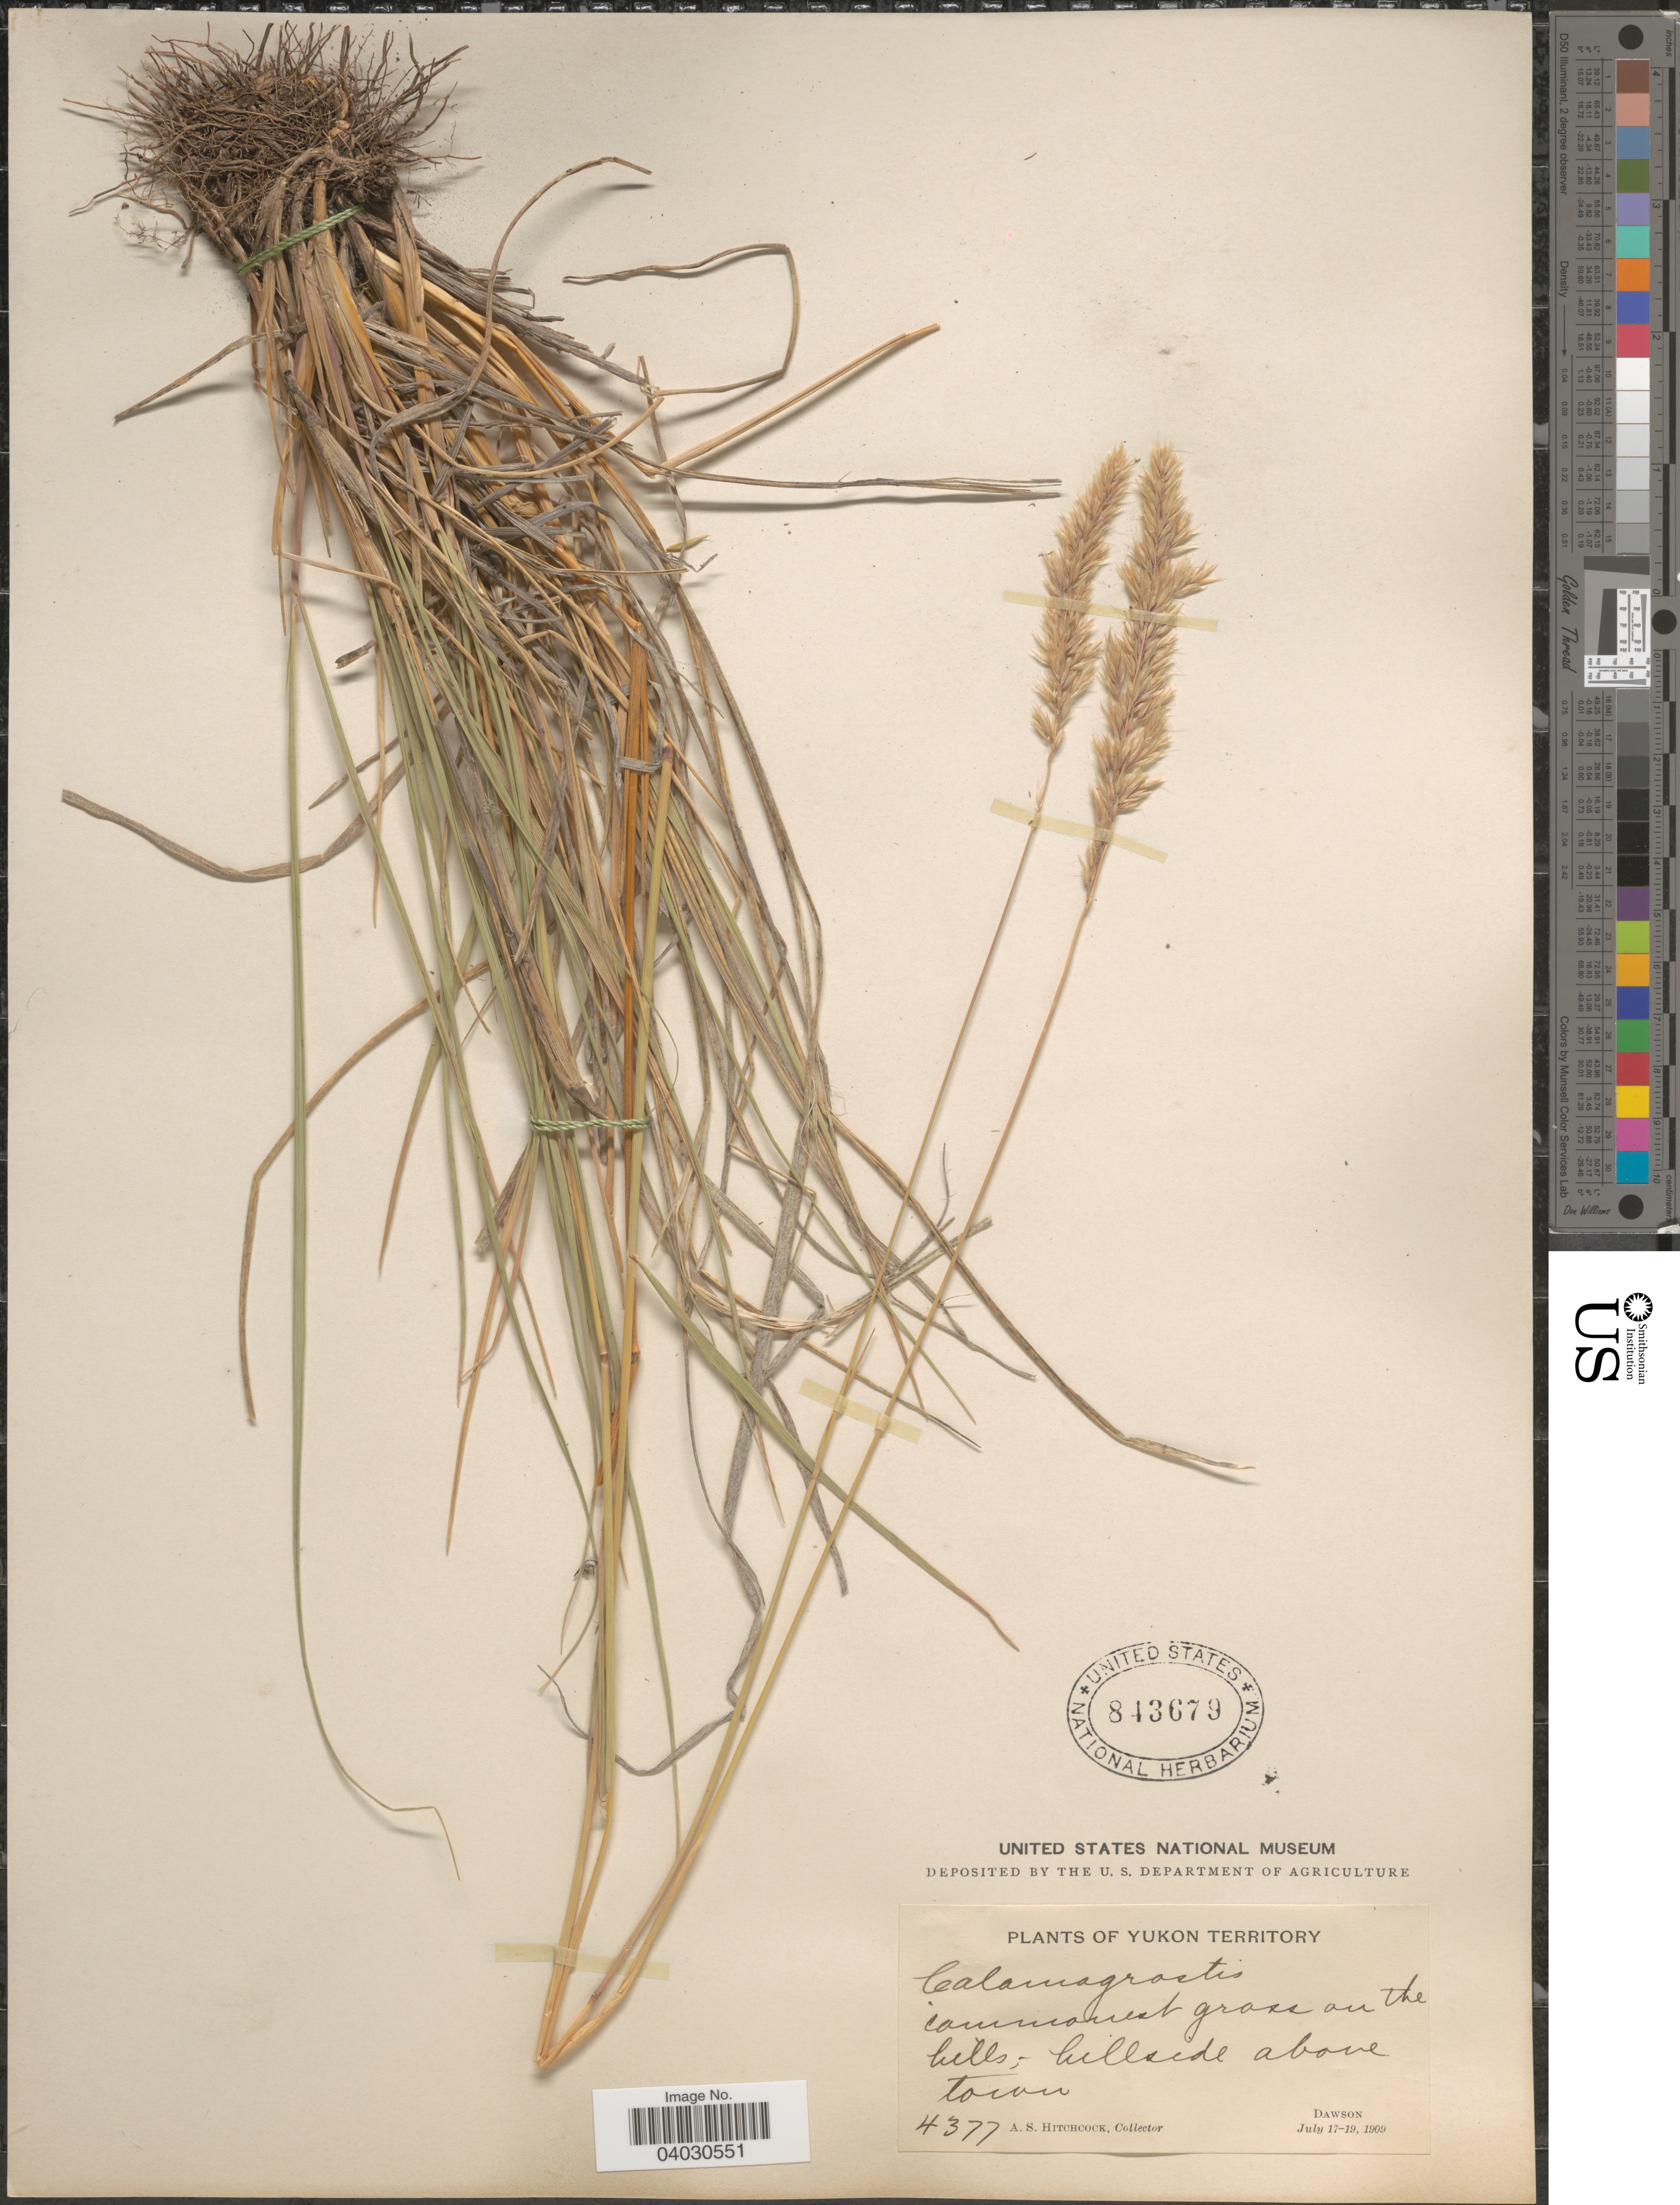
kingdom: Plantae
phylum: Tracheophyta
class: Liliopsida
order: Poales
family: Poaceae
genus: Calamagrostis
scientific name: Calamagrostis purpurascens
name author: R. Br.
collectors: A. S. Hitchcock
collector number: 4377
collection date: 1909-07-17/1909-07-19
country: Canada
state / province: Yukon Territory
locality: On the hills, hillside above town. Dawson.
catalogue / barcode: US 843679